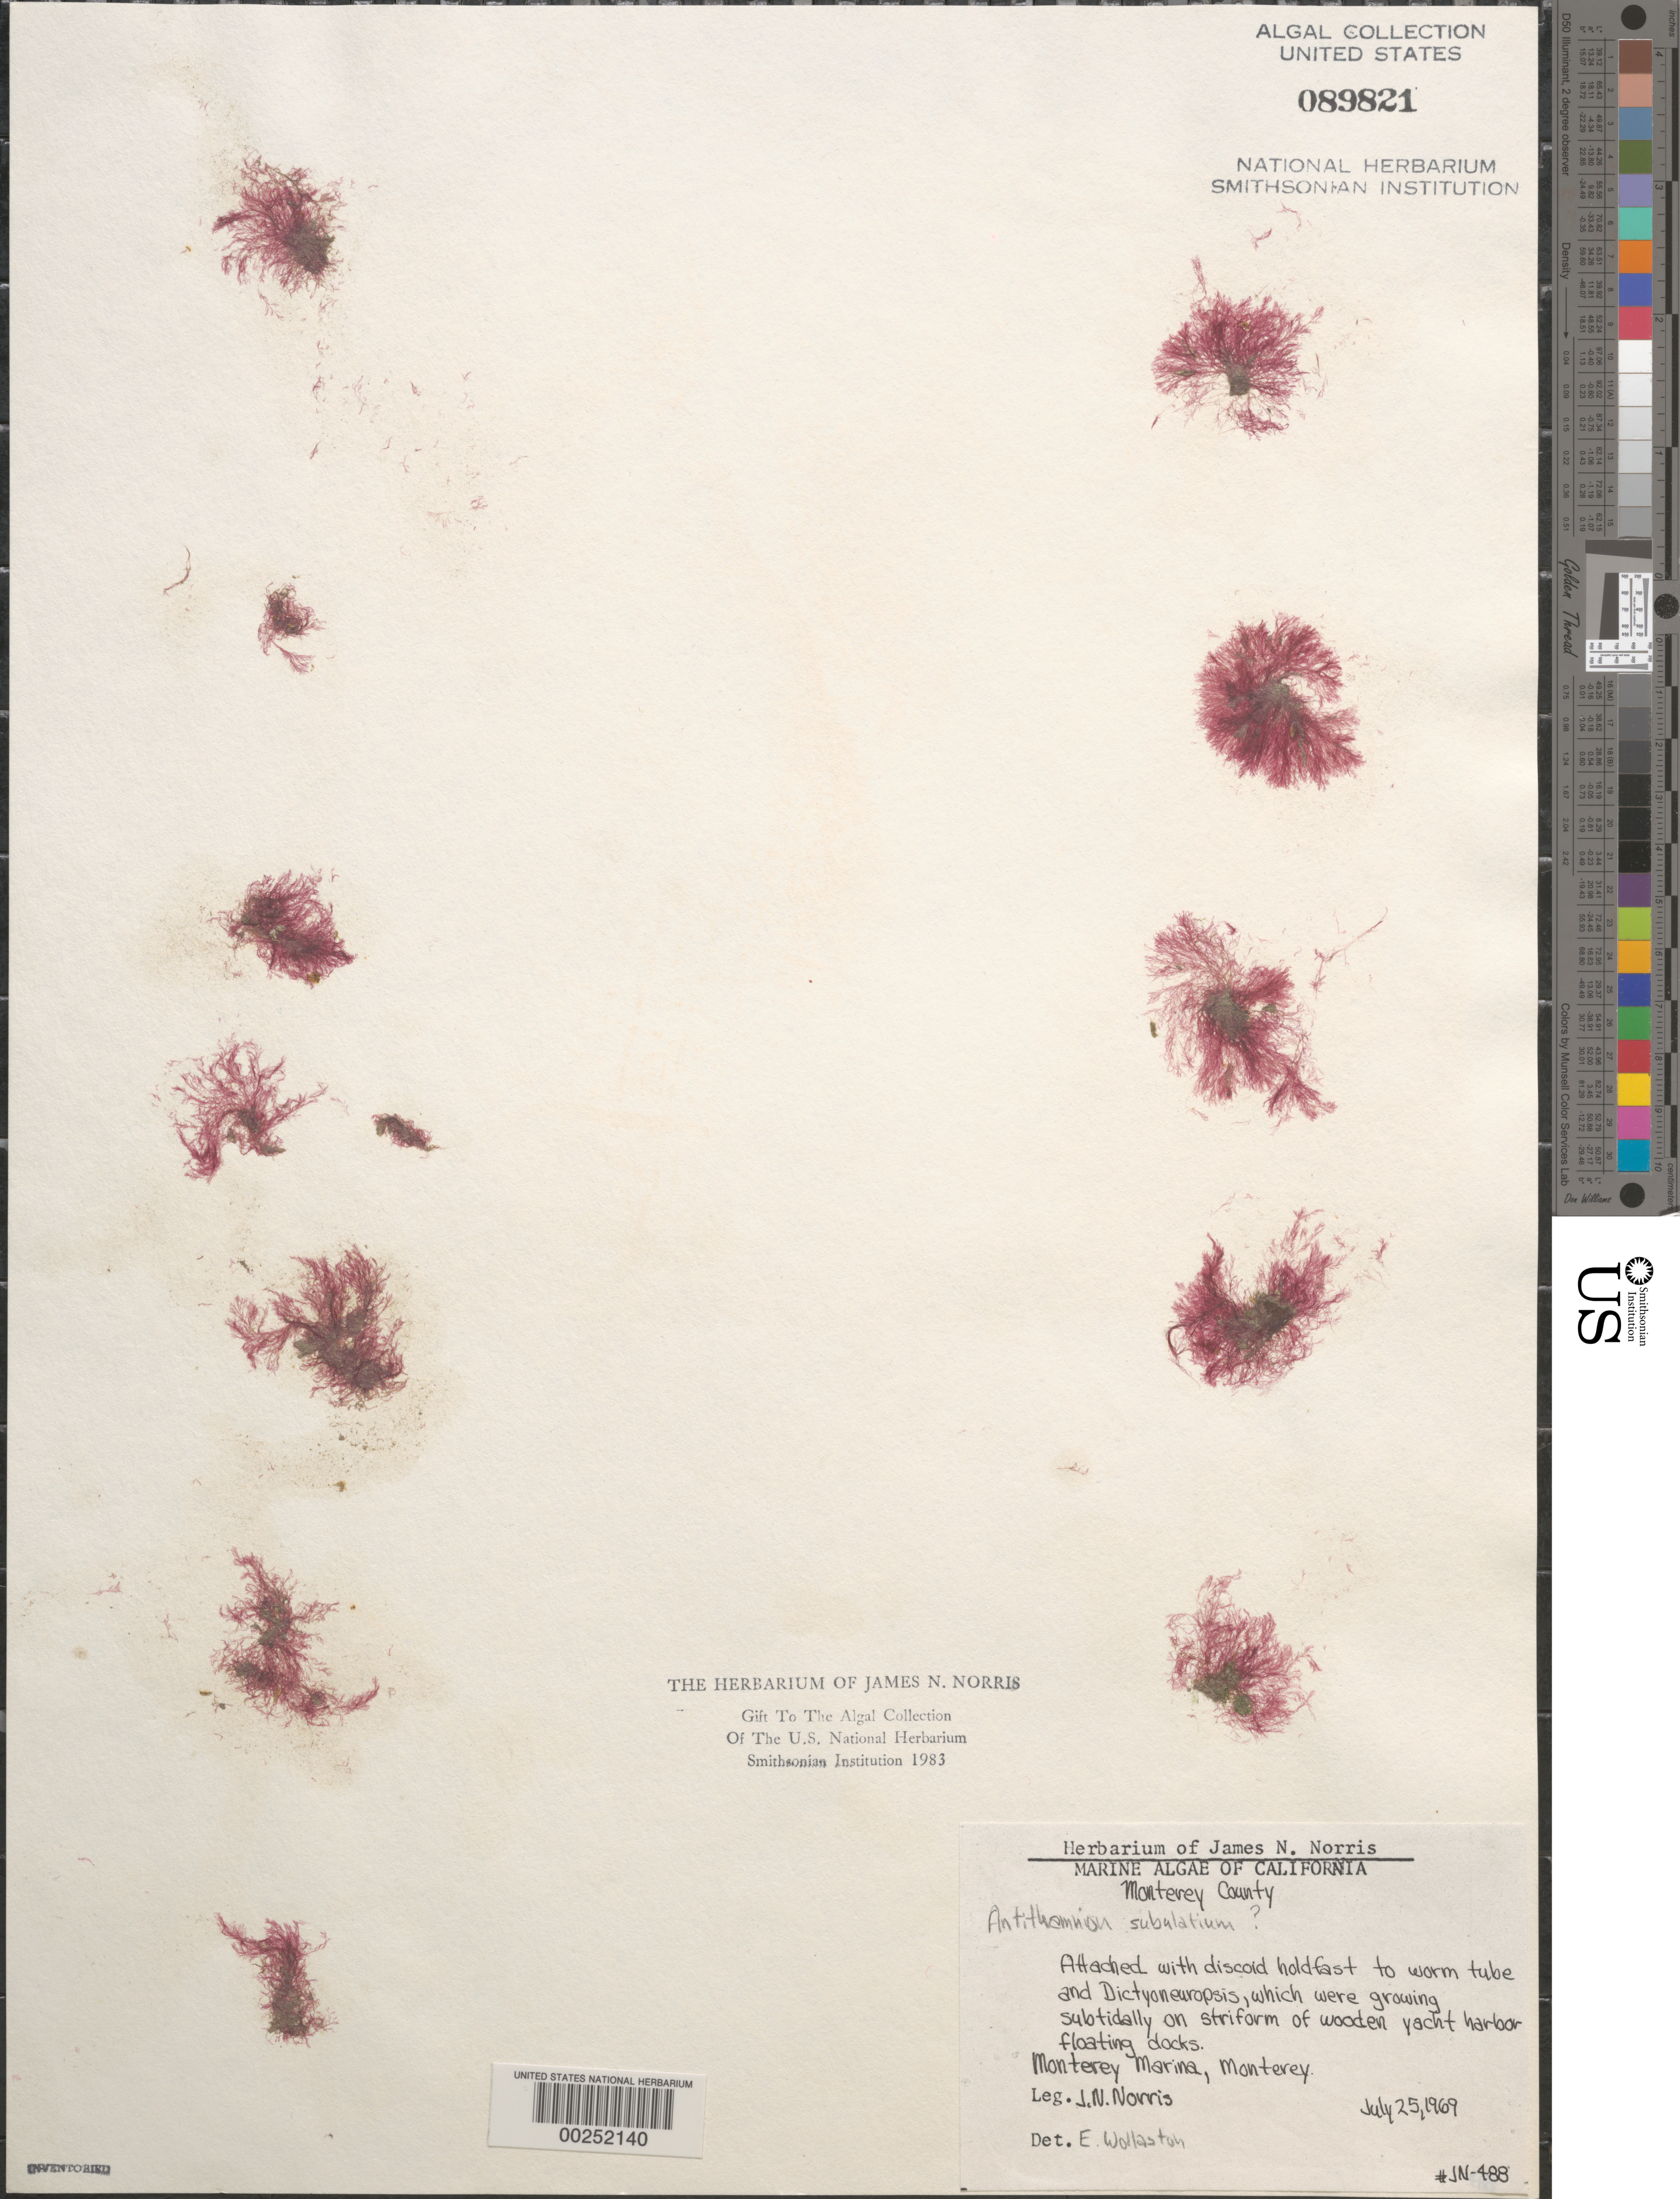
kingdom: Plantae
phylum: Rhodophyta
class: Florideophyceae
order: Ceramiales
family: Ceramiaceae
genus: Hollenbergia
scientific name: Hollenbergia subulata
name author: (Harv.) Wollaston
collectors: J. N. Norris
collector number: JN-488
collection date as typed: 25 Jul 1969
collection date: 1969-07-25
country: United States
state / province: California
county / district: Monterey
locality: Monterey Marina, Monterey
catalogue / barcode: US 89821